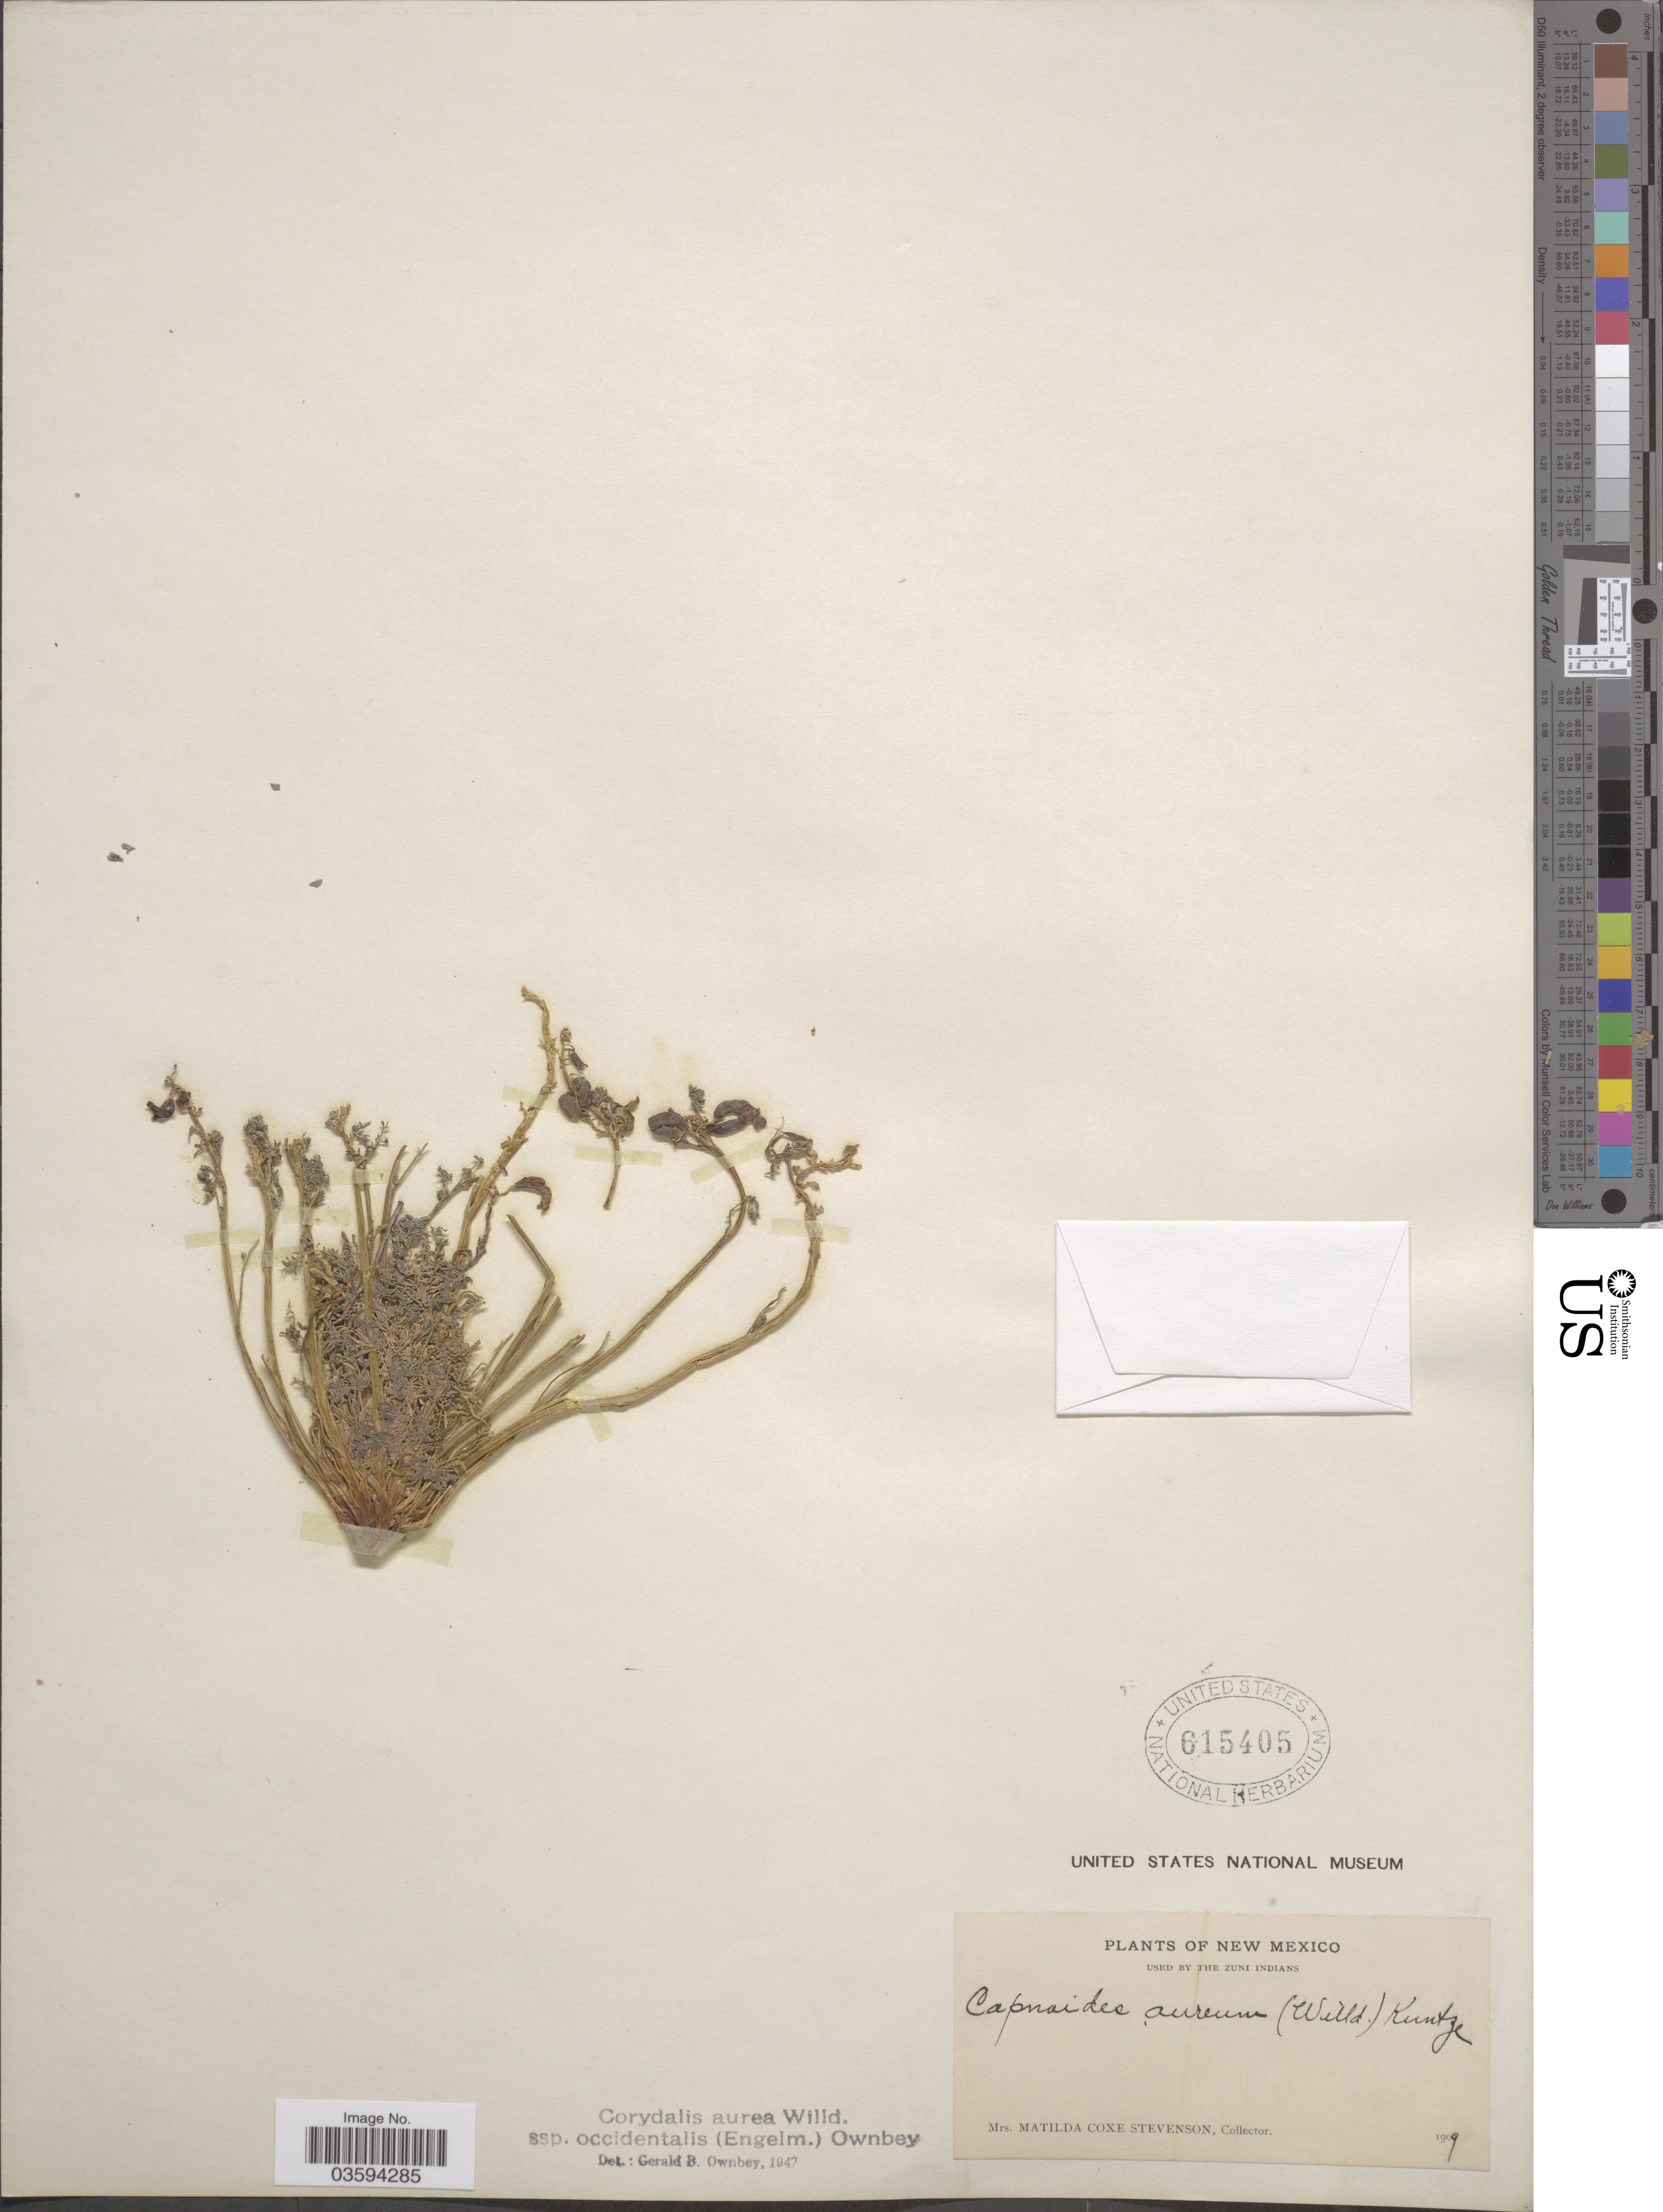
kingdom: Plantae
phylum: Tracheophyta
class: Magnoliopsida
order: Ranunculales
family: Papaveraceae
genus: Corydalis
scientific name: Corydalis aurea subsp. occidentalis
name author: Willd.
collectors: M. Stevenson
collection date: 1909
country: United States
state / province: New Mexico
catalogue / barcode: US 615405